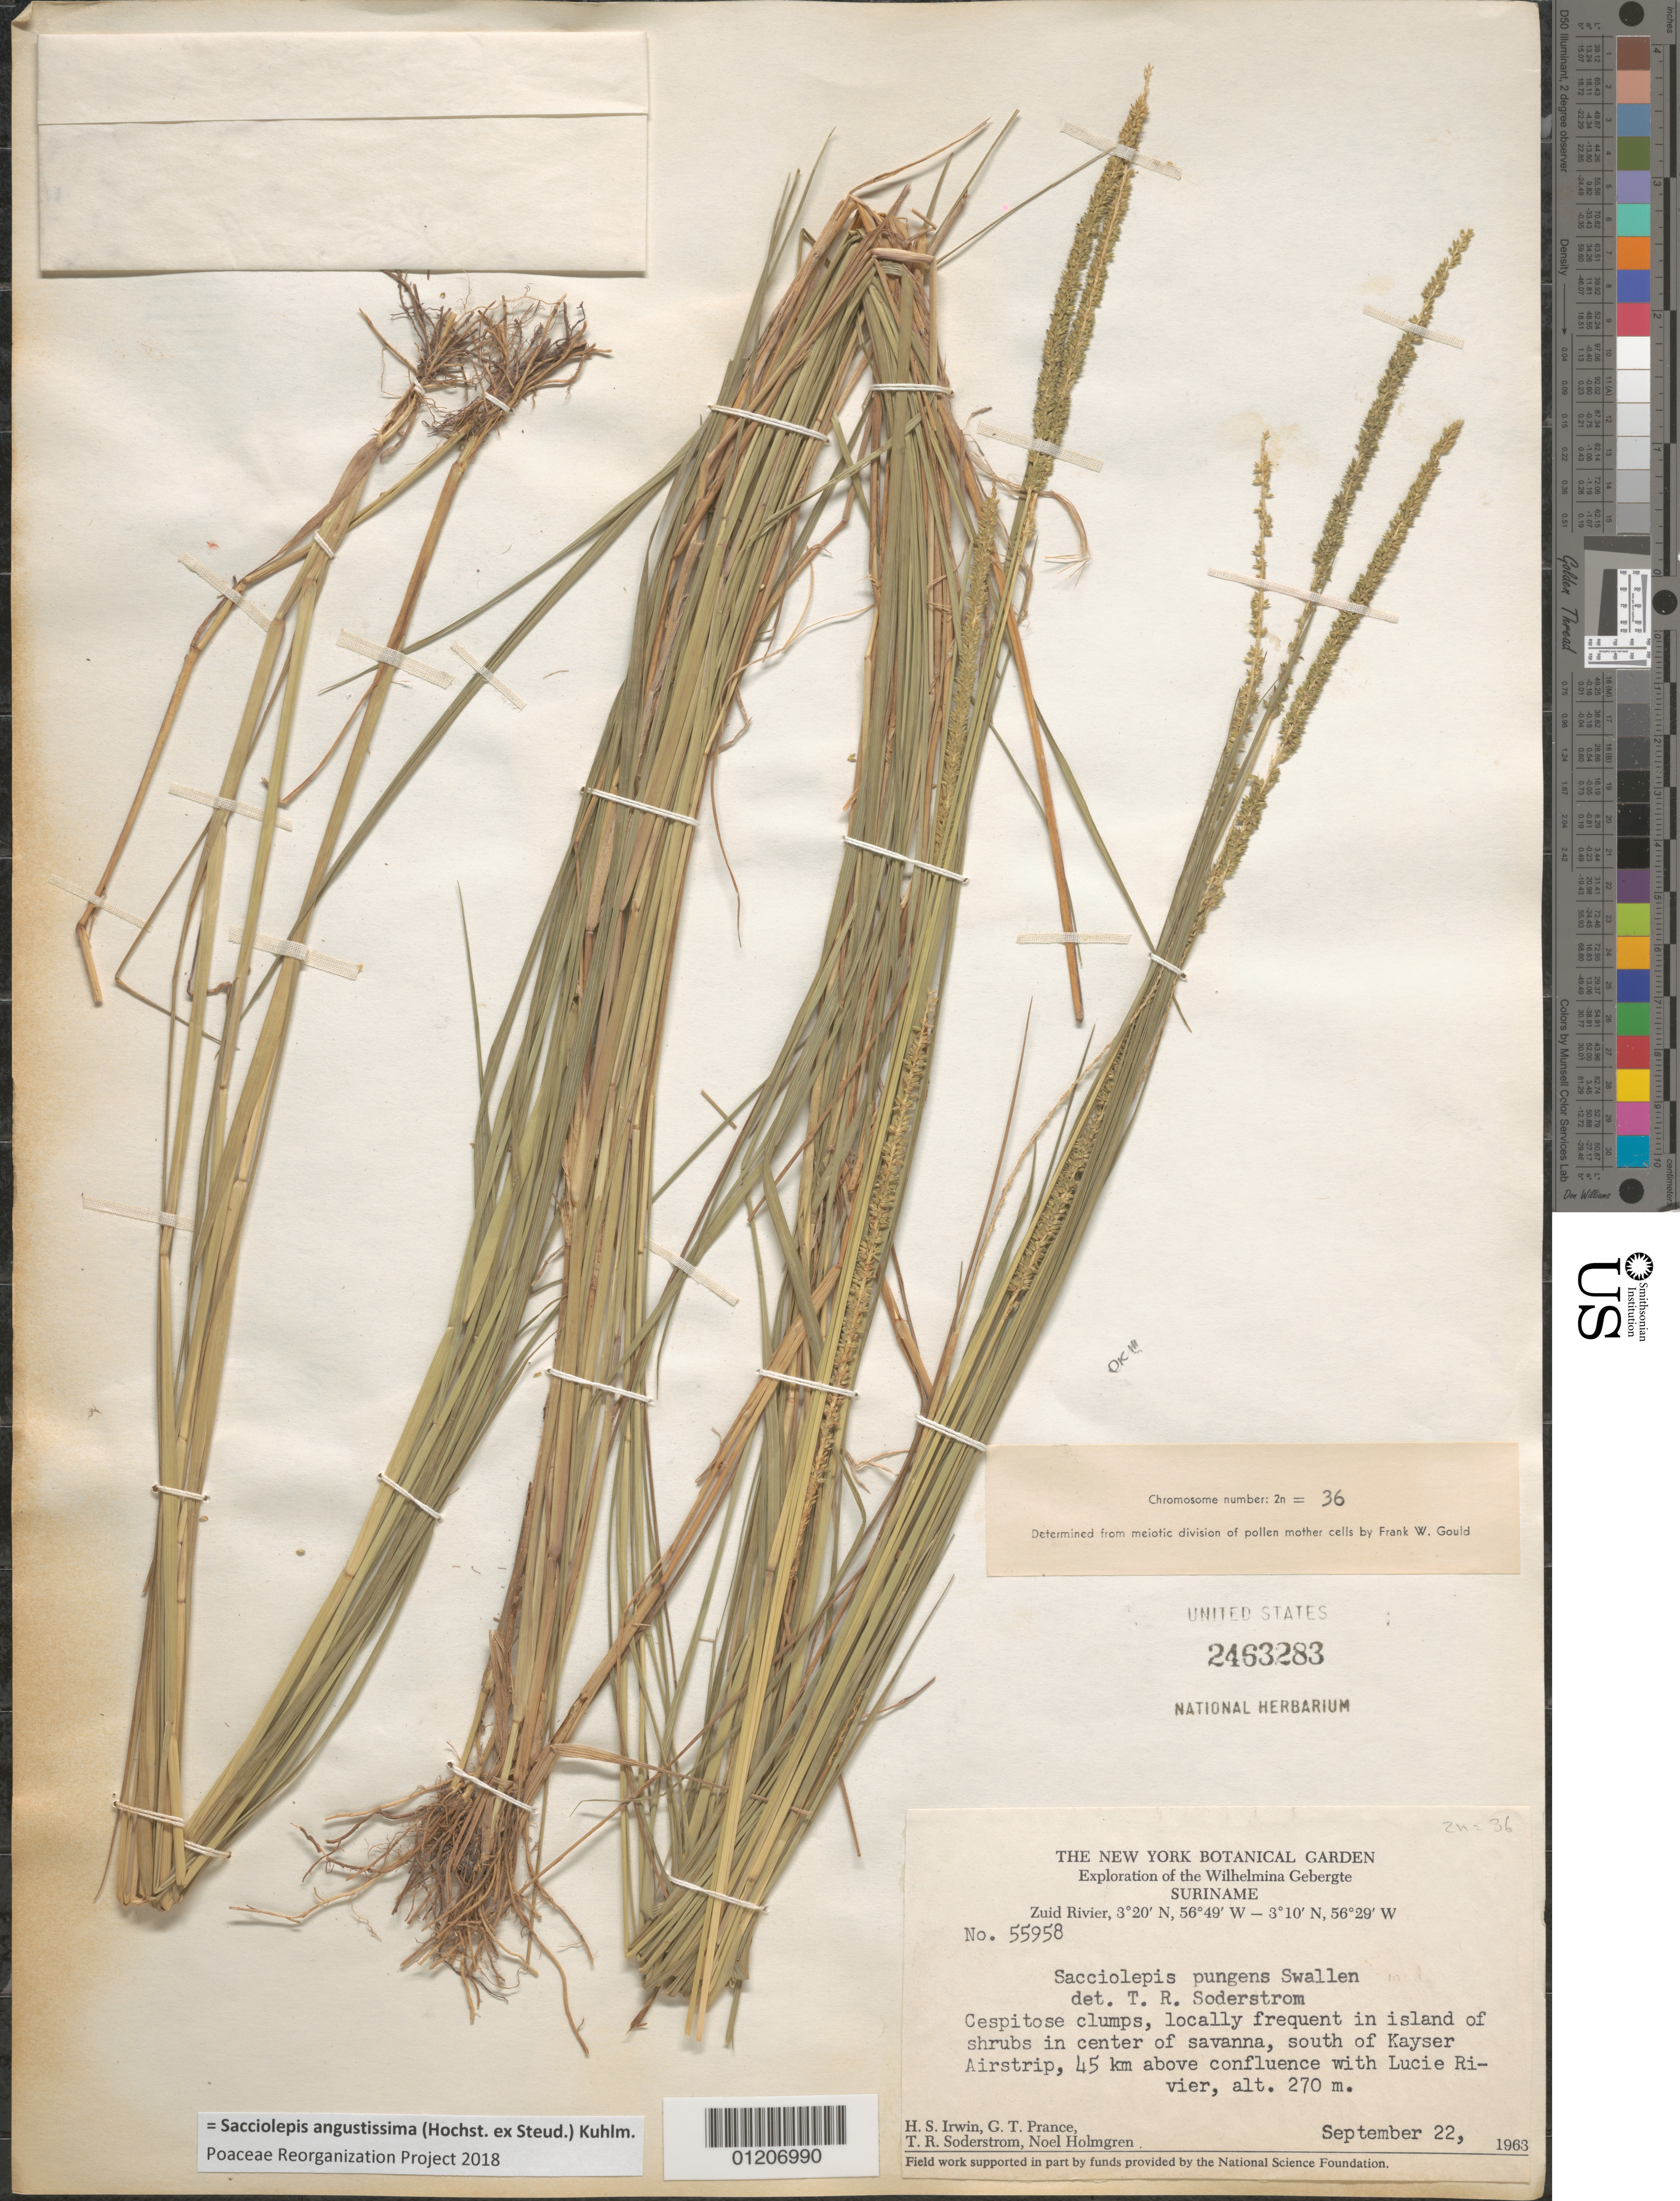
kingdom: Plantae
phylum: Tracheophyta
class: Liliopsida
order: Poales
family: Poaceae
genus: Sacciolepis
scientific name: Sacciolepis angustissima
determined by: Poaceae Reorganization Project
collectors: H. Irwin, G. T. Prance, T. R. Soderstrom & N. H. Holmgren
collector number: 55958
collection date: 1963-09-22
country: Suriname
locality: South of Kayser Airstrip, 45 km above confluence with Lucie Rivier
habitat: In island of shrubs in center of savanna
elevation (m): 270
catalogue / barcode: US 2463283